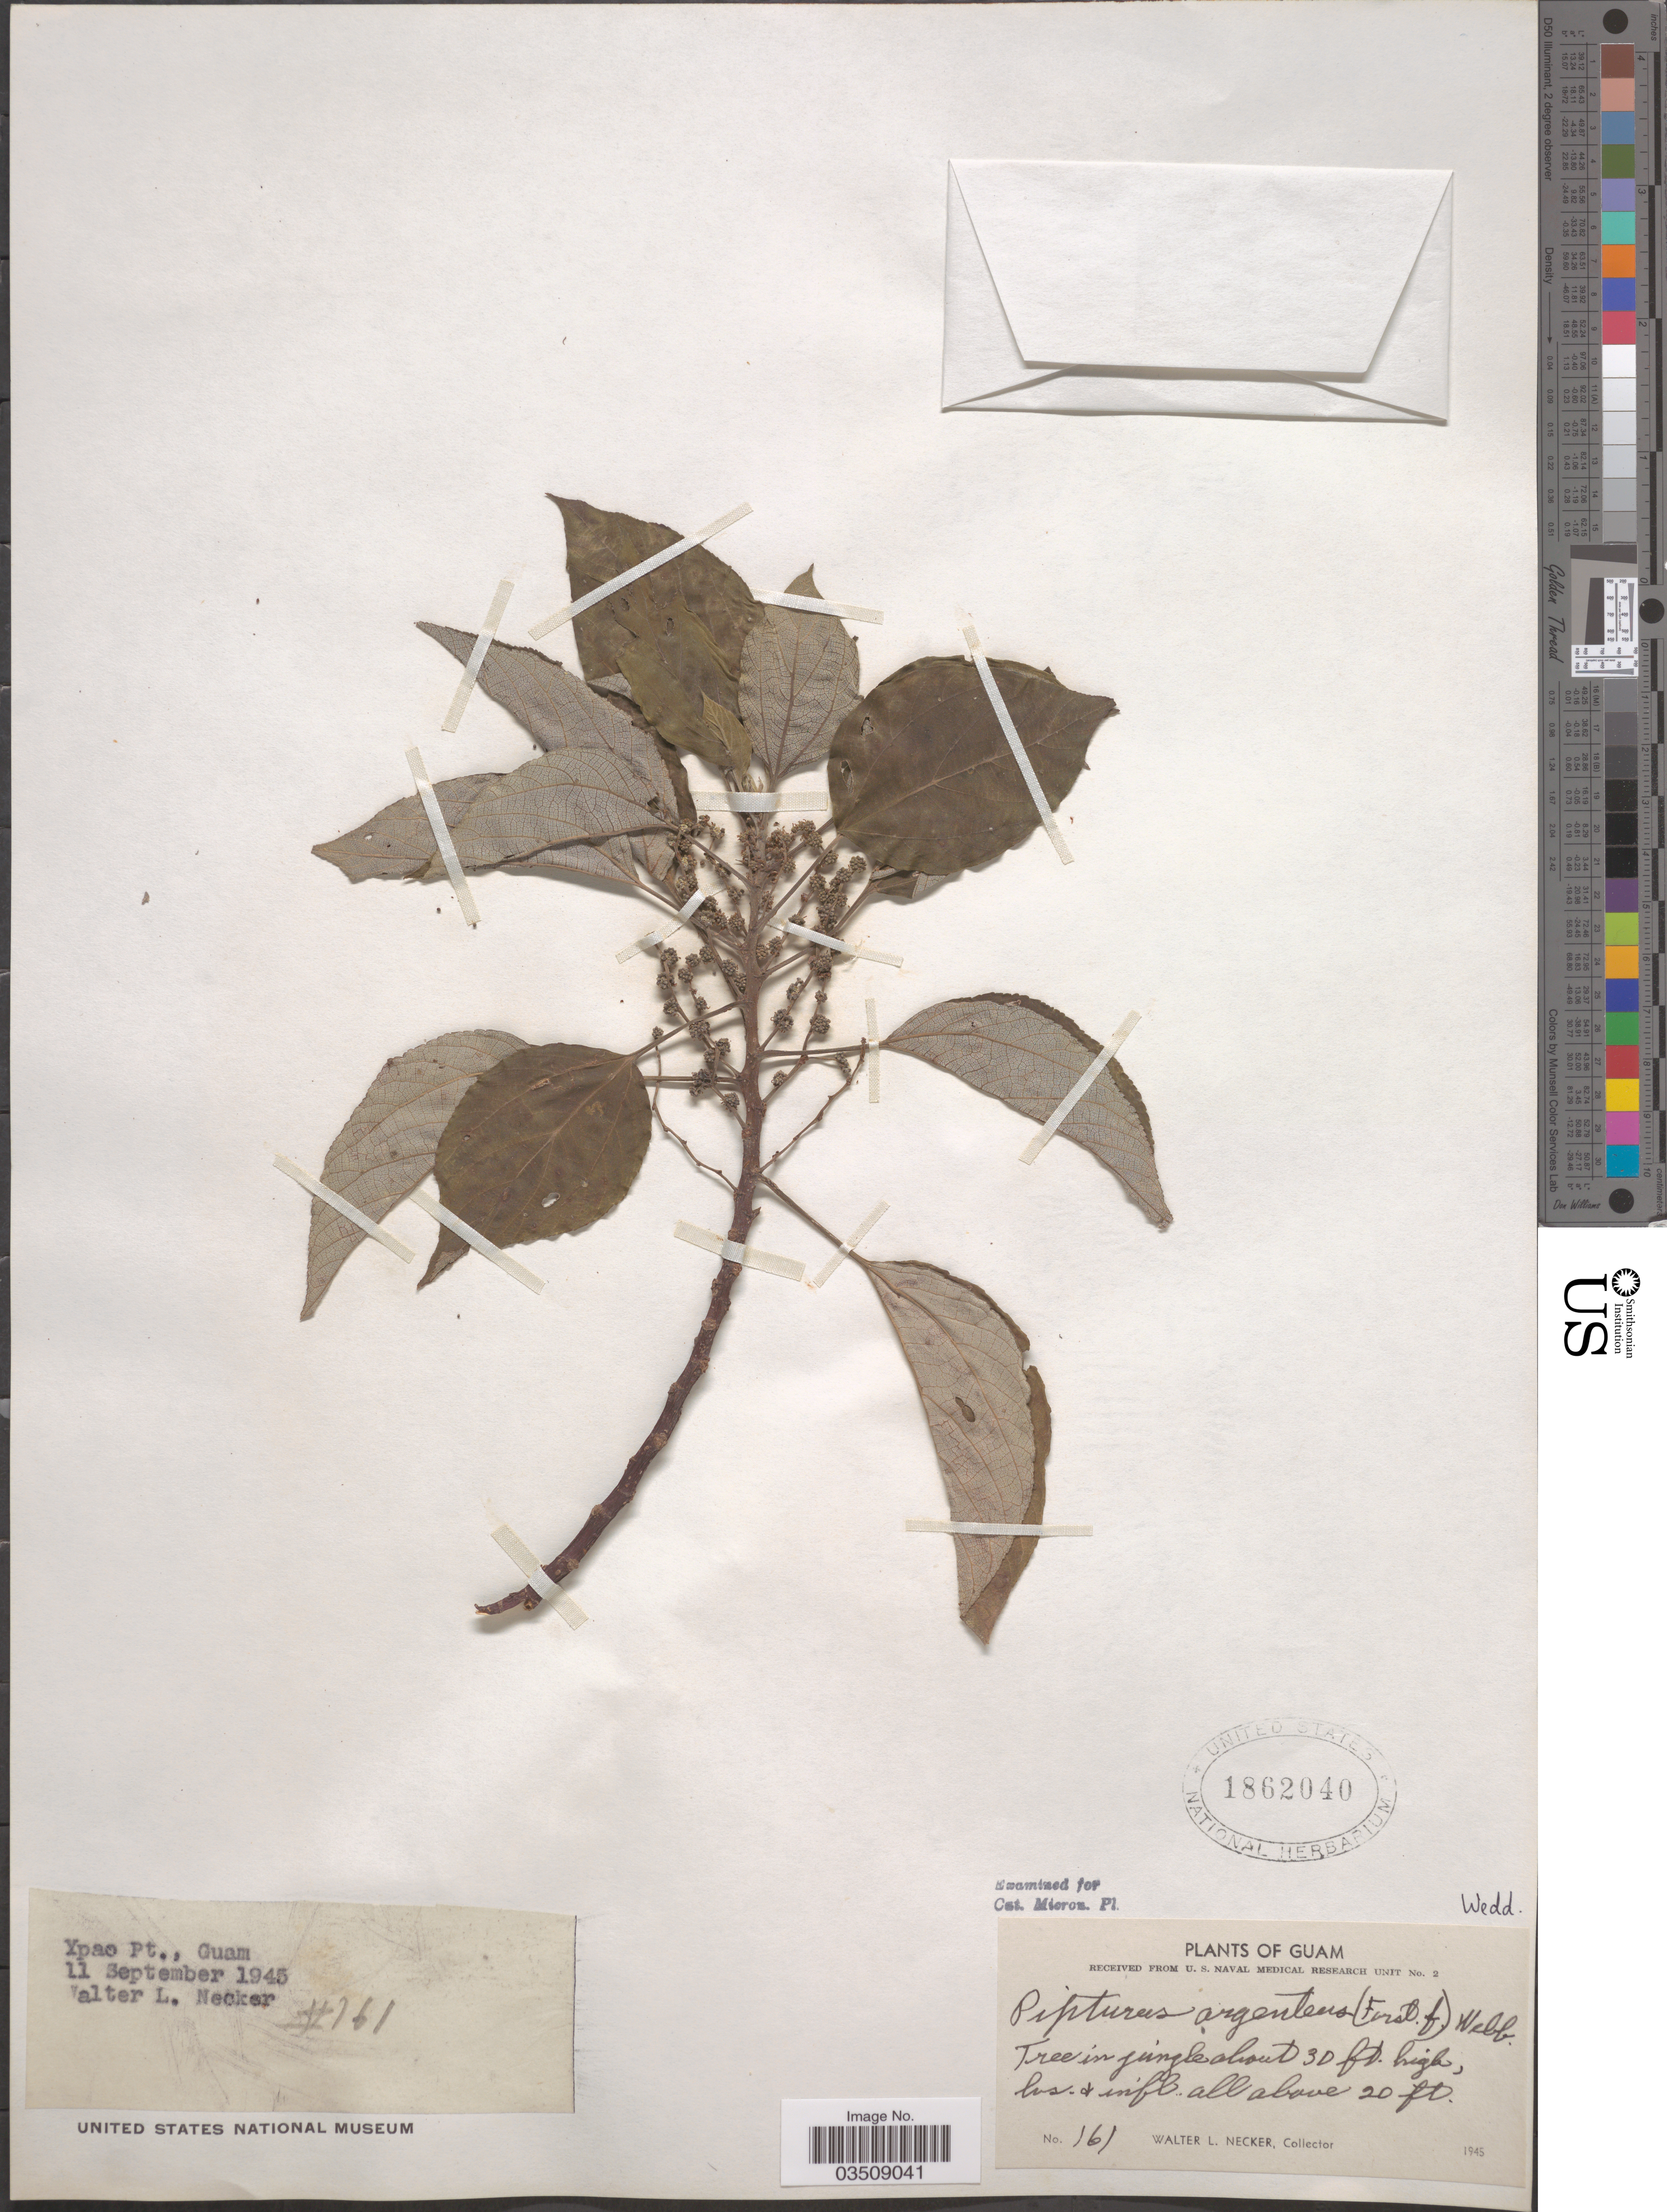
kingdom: Plantae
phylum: Tracheophyta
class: Magnoliopsida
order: Rosales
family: Urticaceae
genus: Pipturus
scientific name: Pipturus argenteus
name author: (G. Forst.) Wedd.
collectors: W. L. Necker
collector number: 161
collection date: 1945-09-11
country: Guam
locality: Ypao Pt.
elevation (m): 6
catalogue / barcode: US 1862040